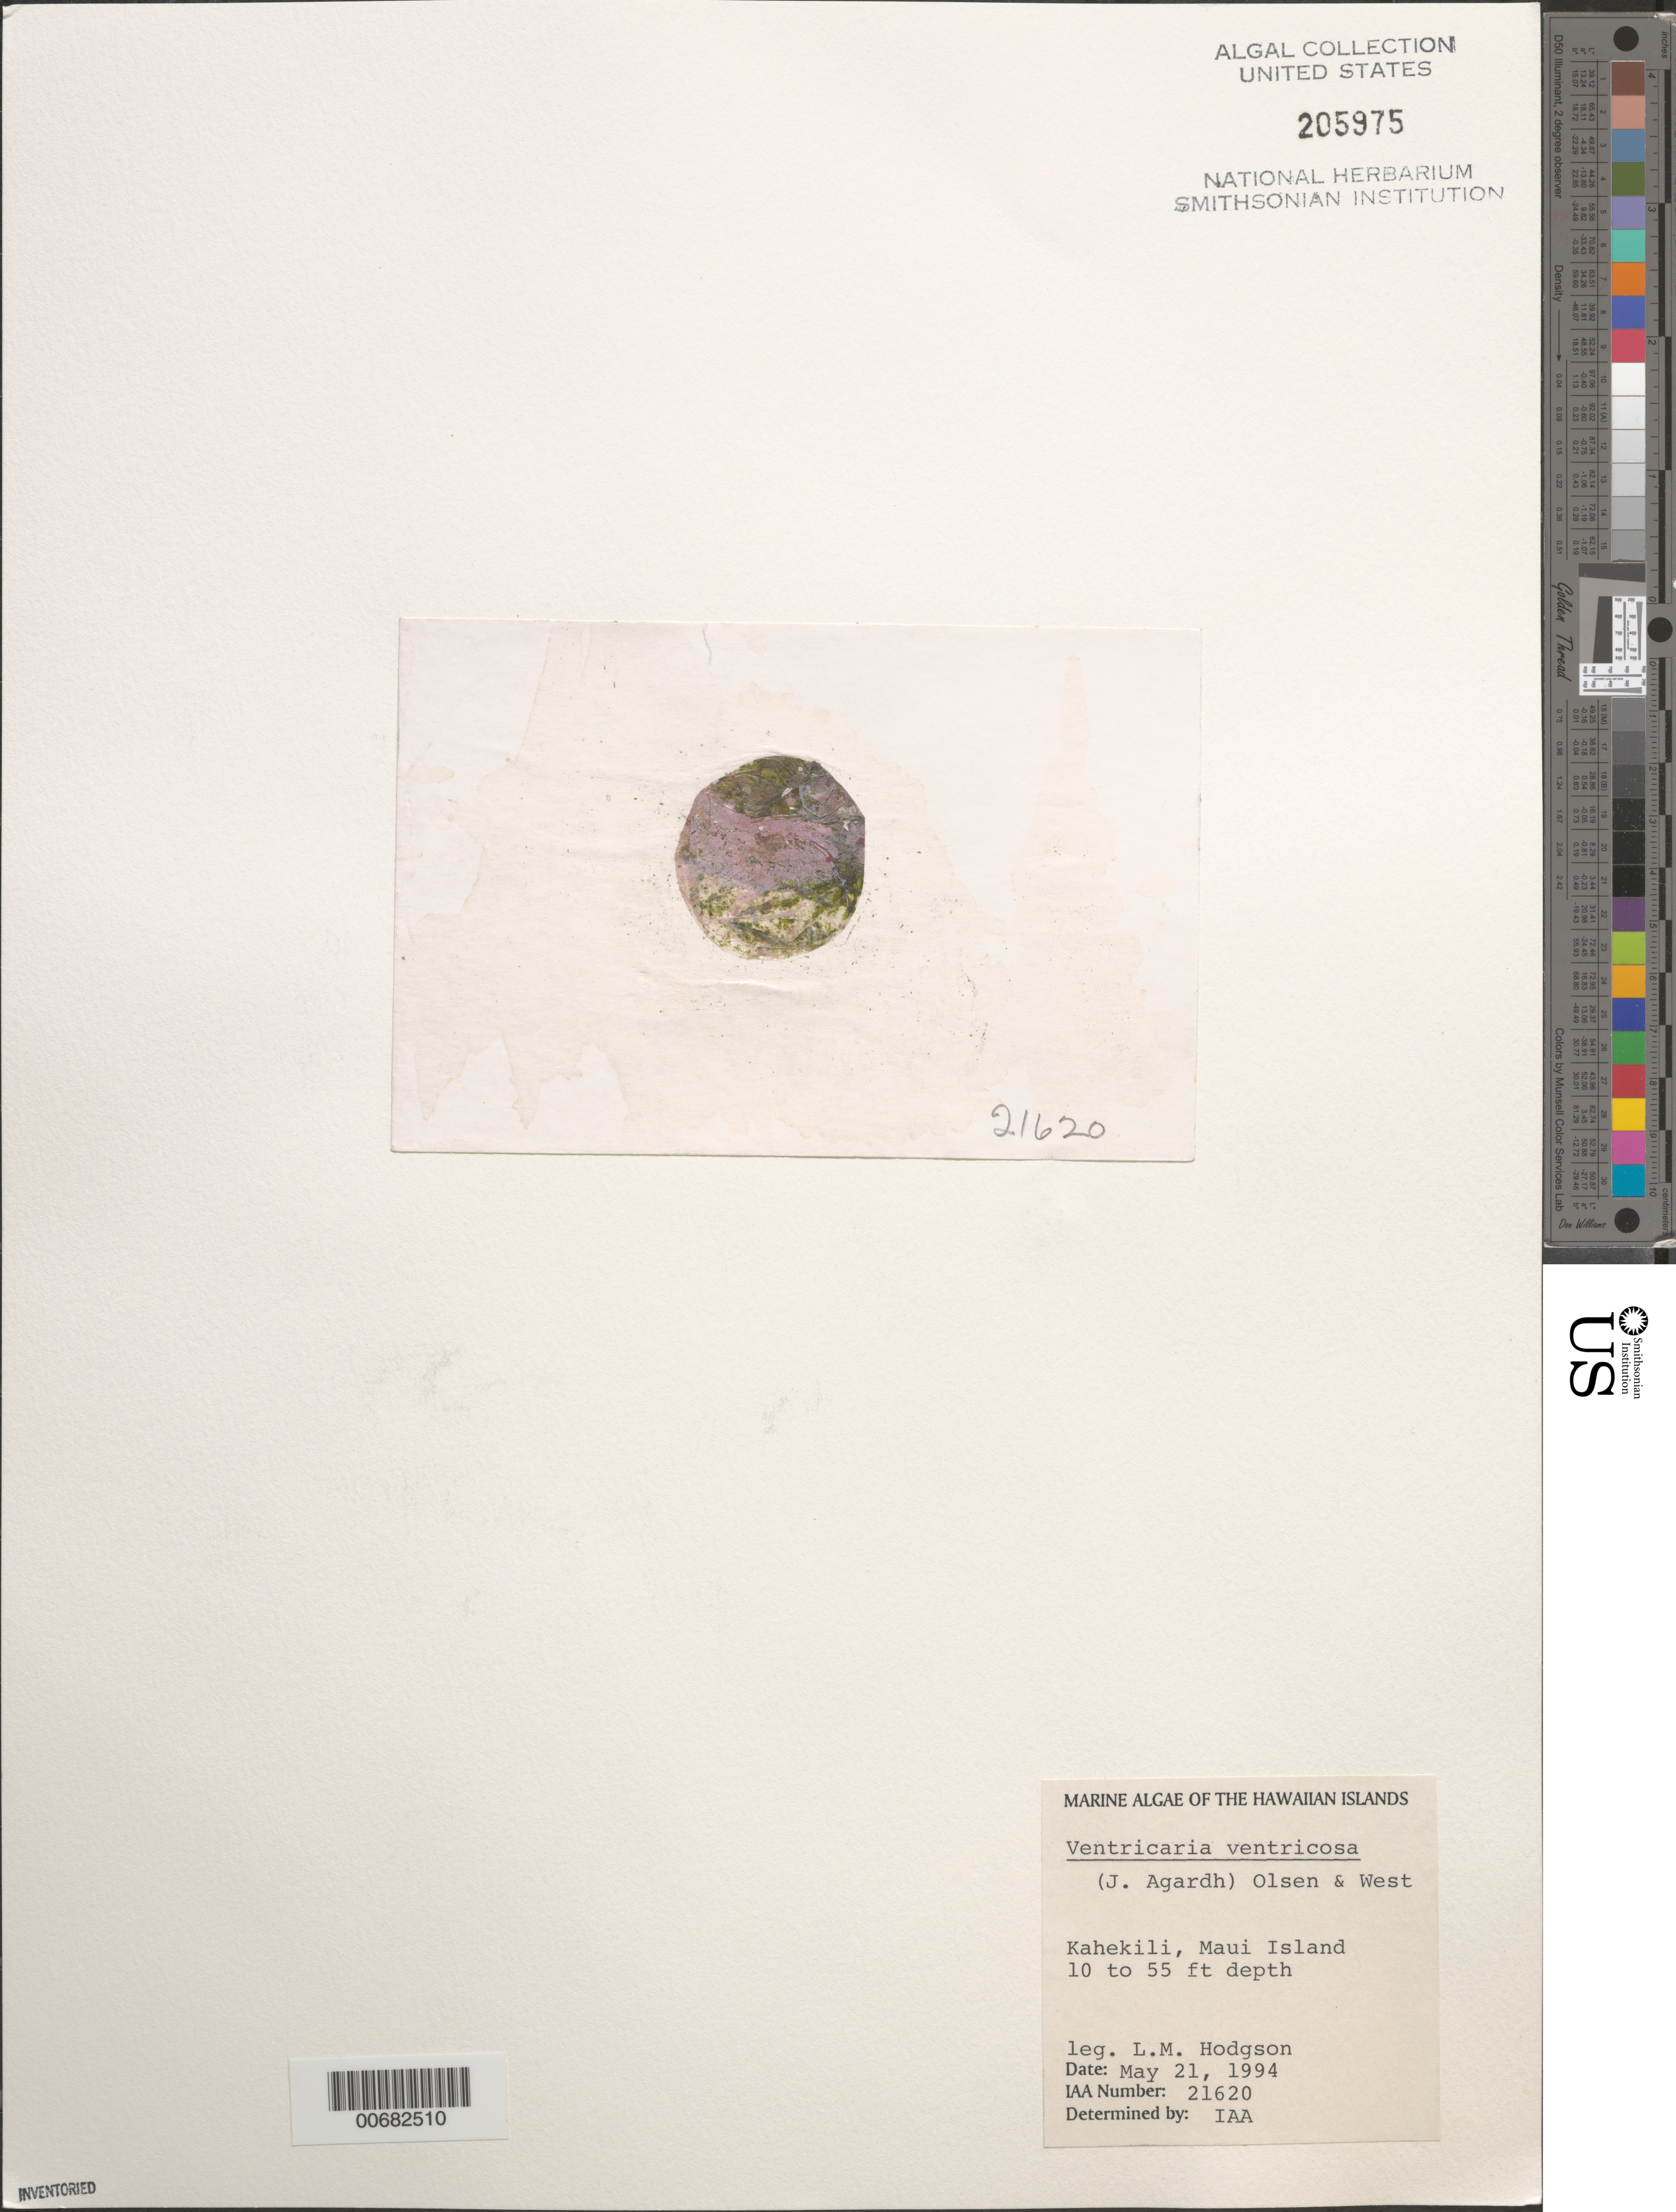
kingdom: Plantae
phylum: Chlorophyta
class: Ulvophyceae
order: Siphonocladales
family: Valoniaceae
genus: Valonia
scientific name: Valonia ventricosa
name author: J. Agardh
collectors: L. M. Hodgson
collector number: IAA 21620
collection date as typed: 21 May 1994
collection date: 1994-05-21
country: United States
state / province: Hawaii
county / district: Maui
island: Maui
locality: Kahekili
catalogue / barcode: US 205975